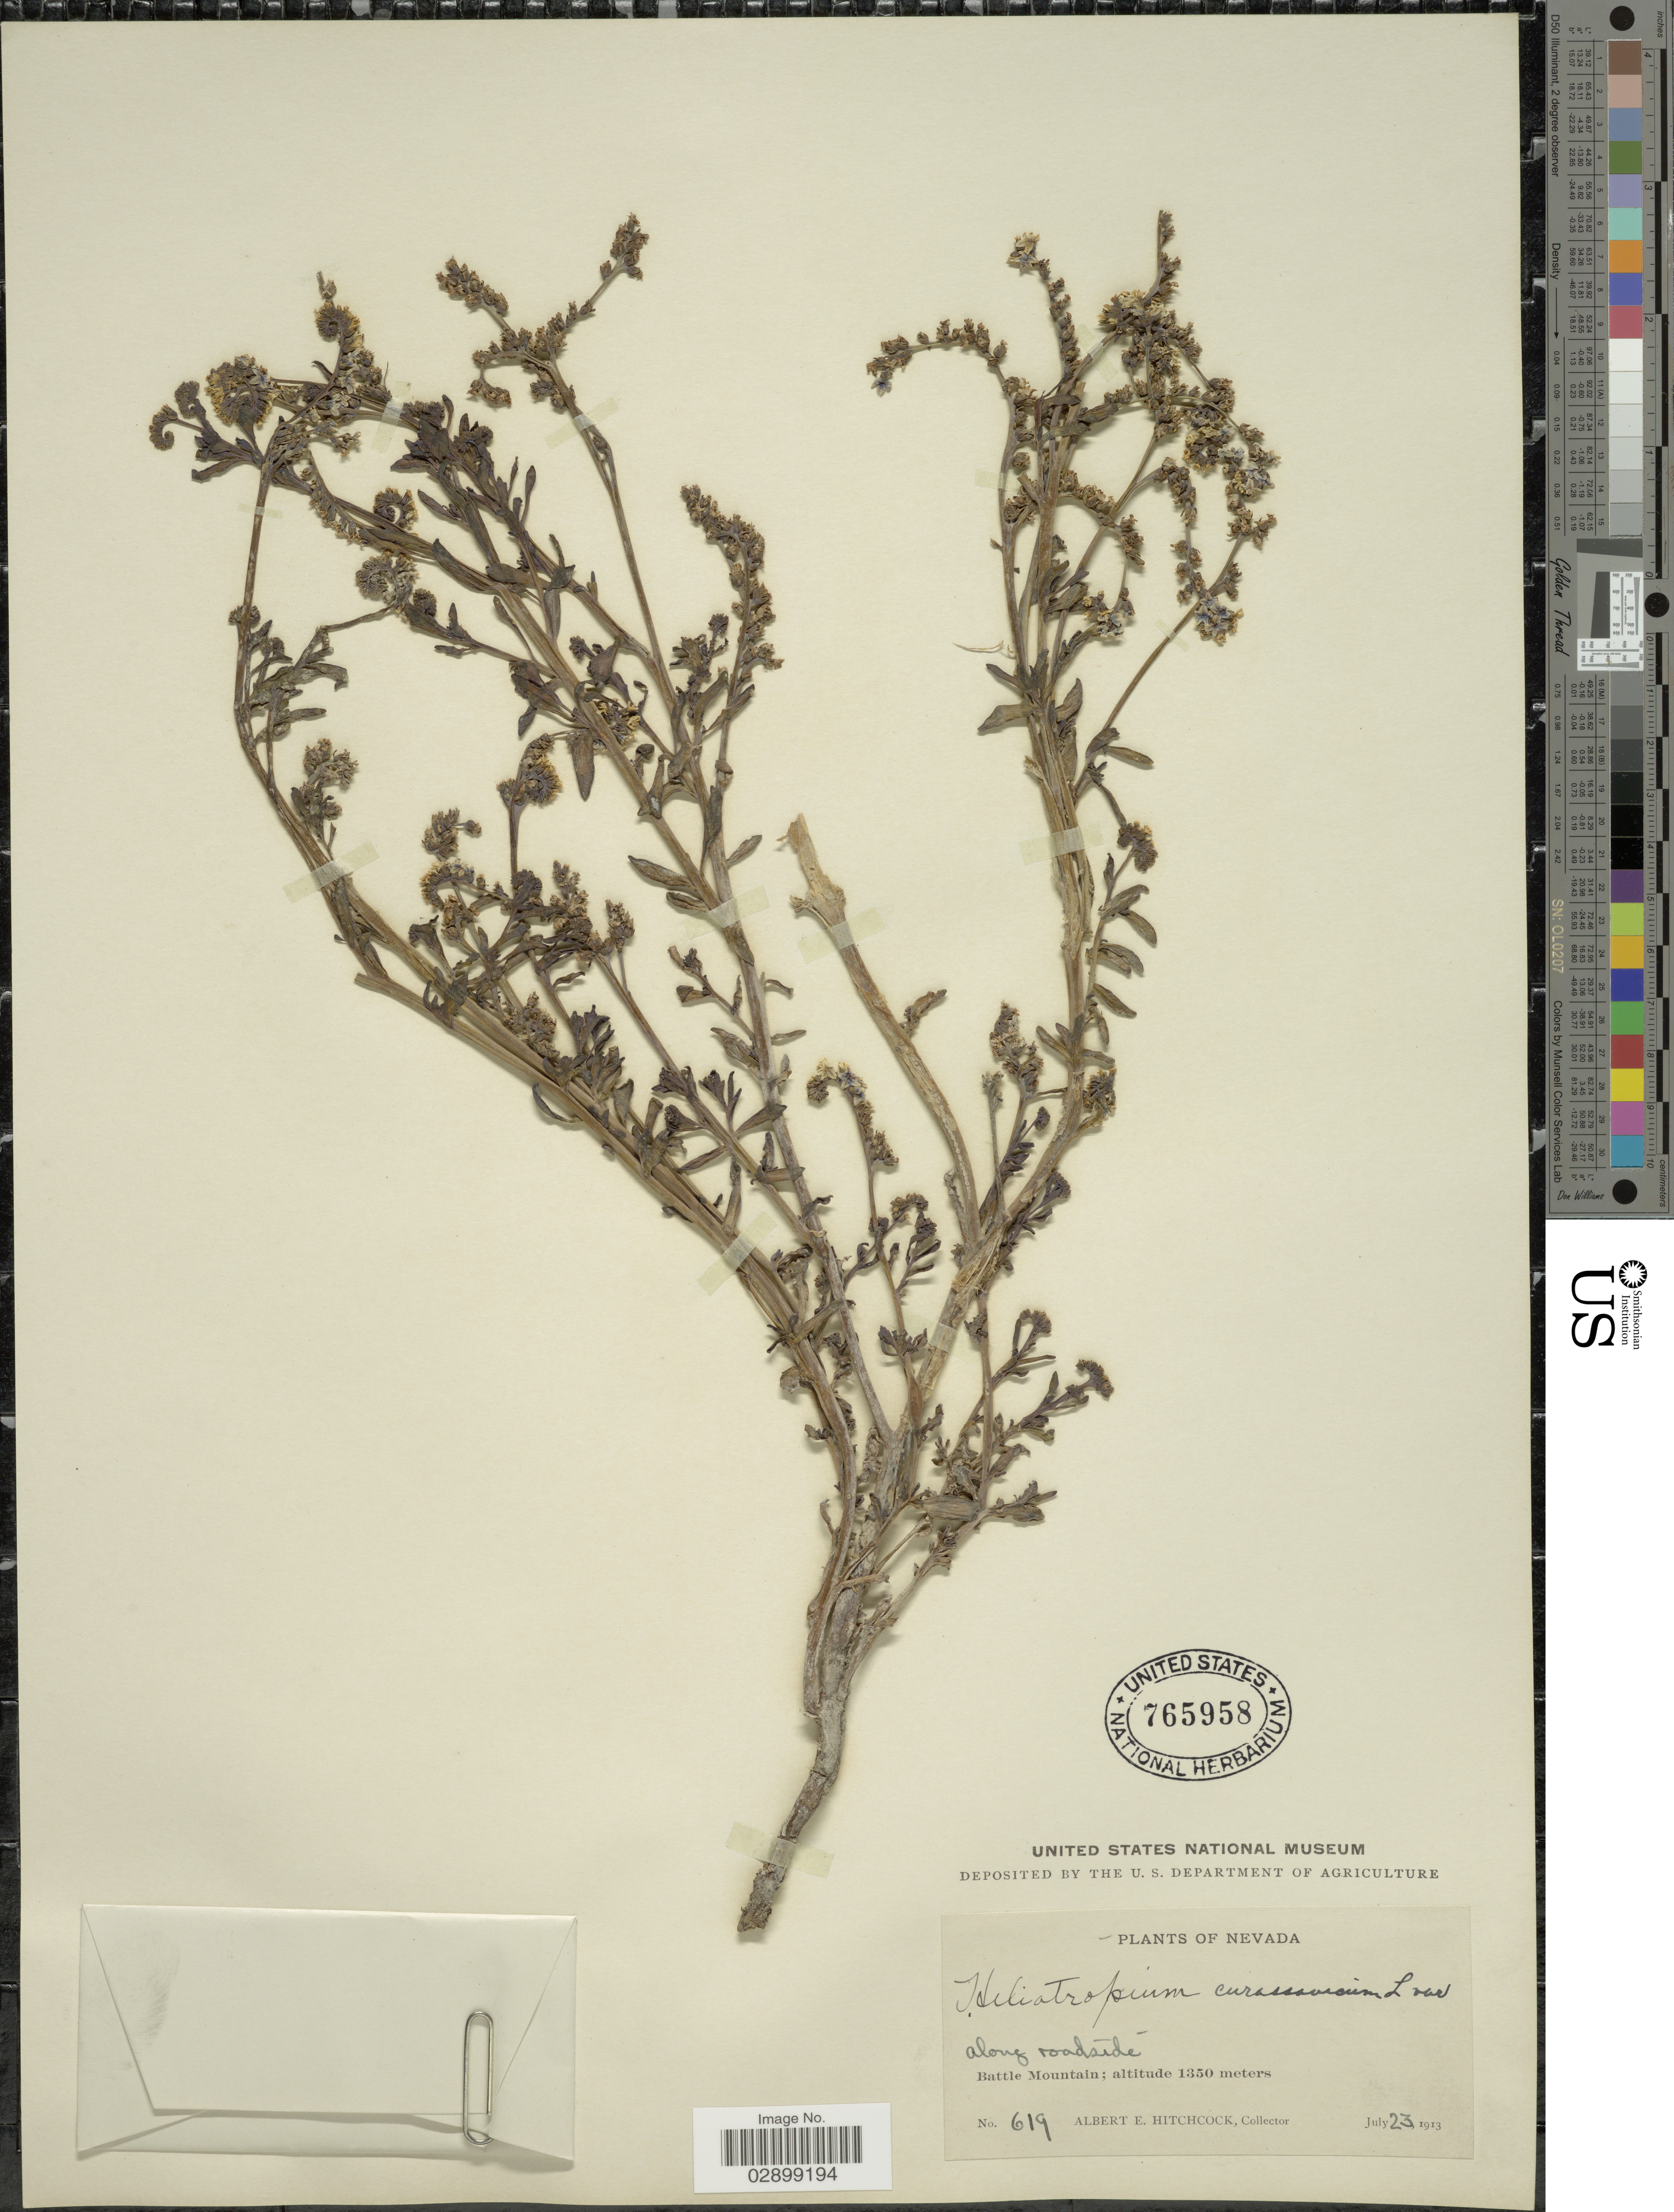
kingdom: Plantae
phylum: Tracheophyta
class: Magnoliopsida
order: Boraginales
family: Heliotropiaceae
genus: Heliotropium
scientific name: Heliotropium sp.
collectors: A. Hitchcock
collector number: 619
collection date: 1913-07-23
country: United States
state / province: Nevada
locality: Battle Mountain.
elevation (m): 1350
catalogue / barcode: US 765958